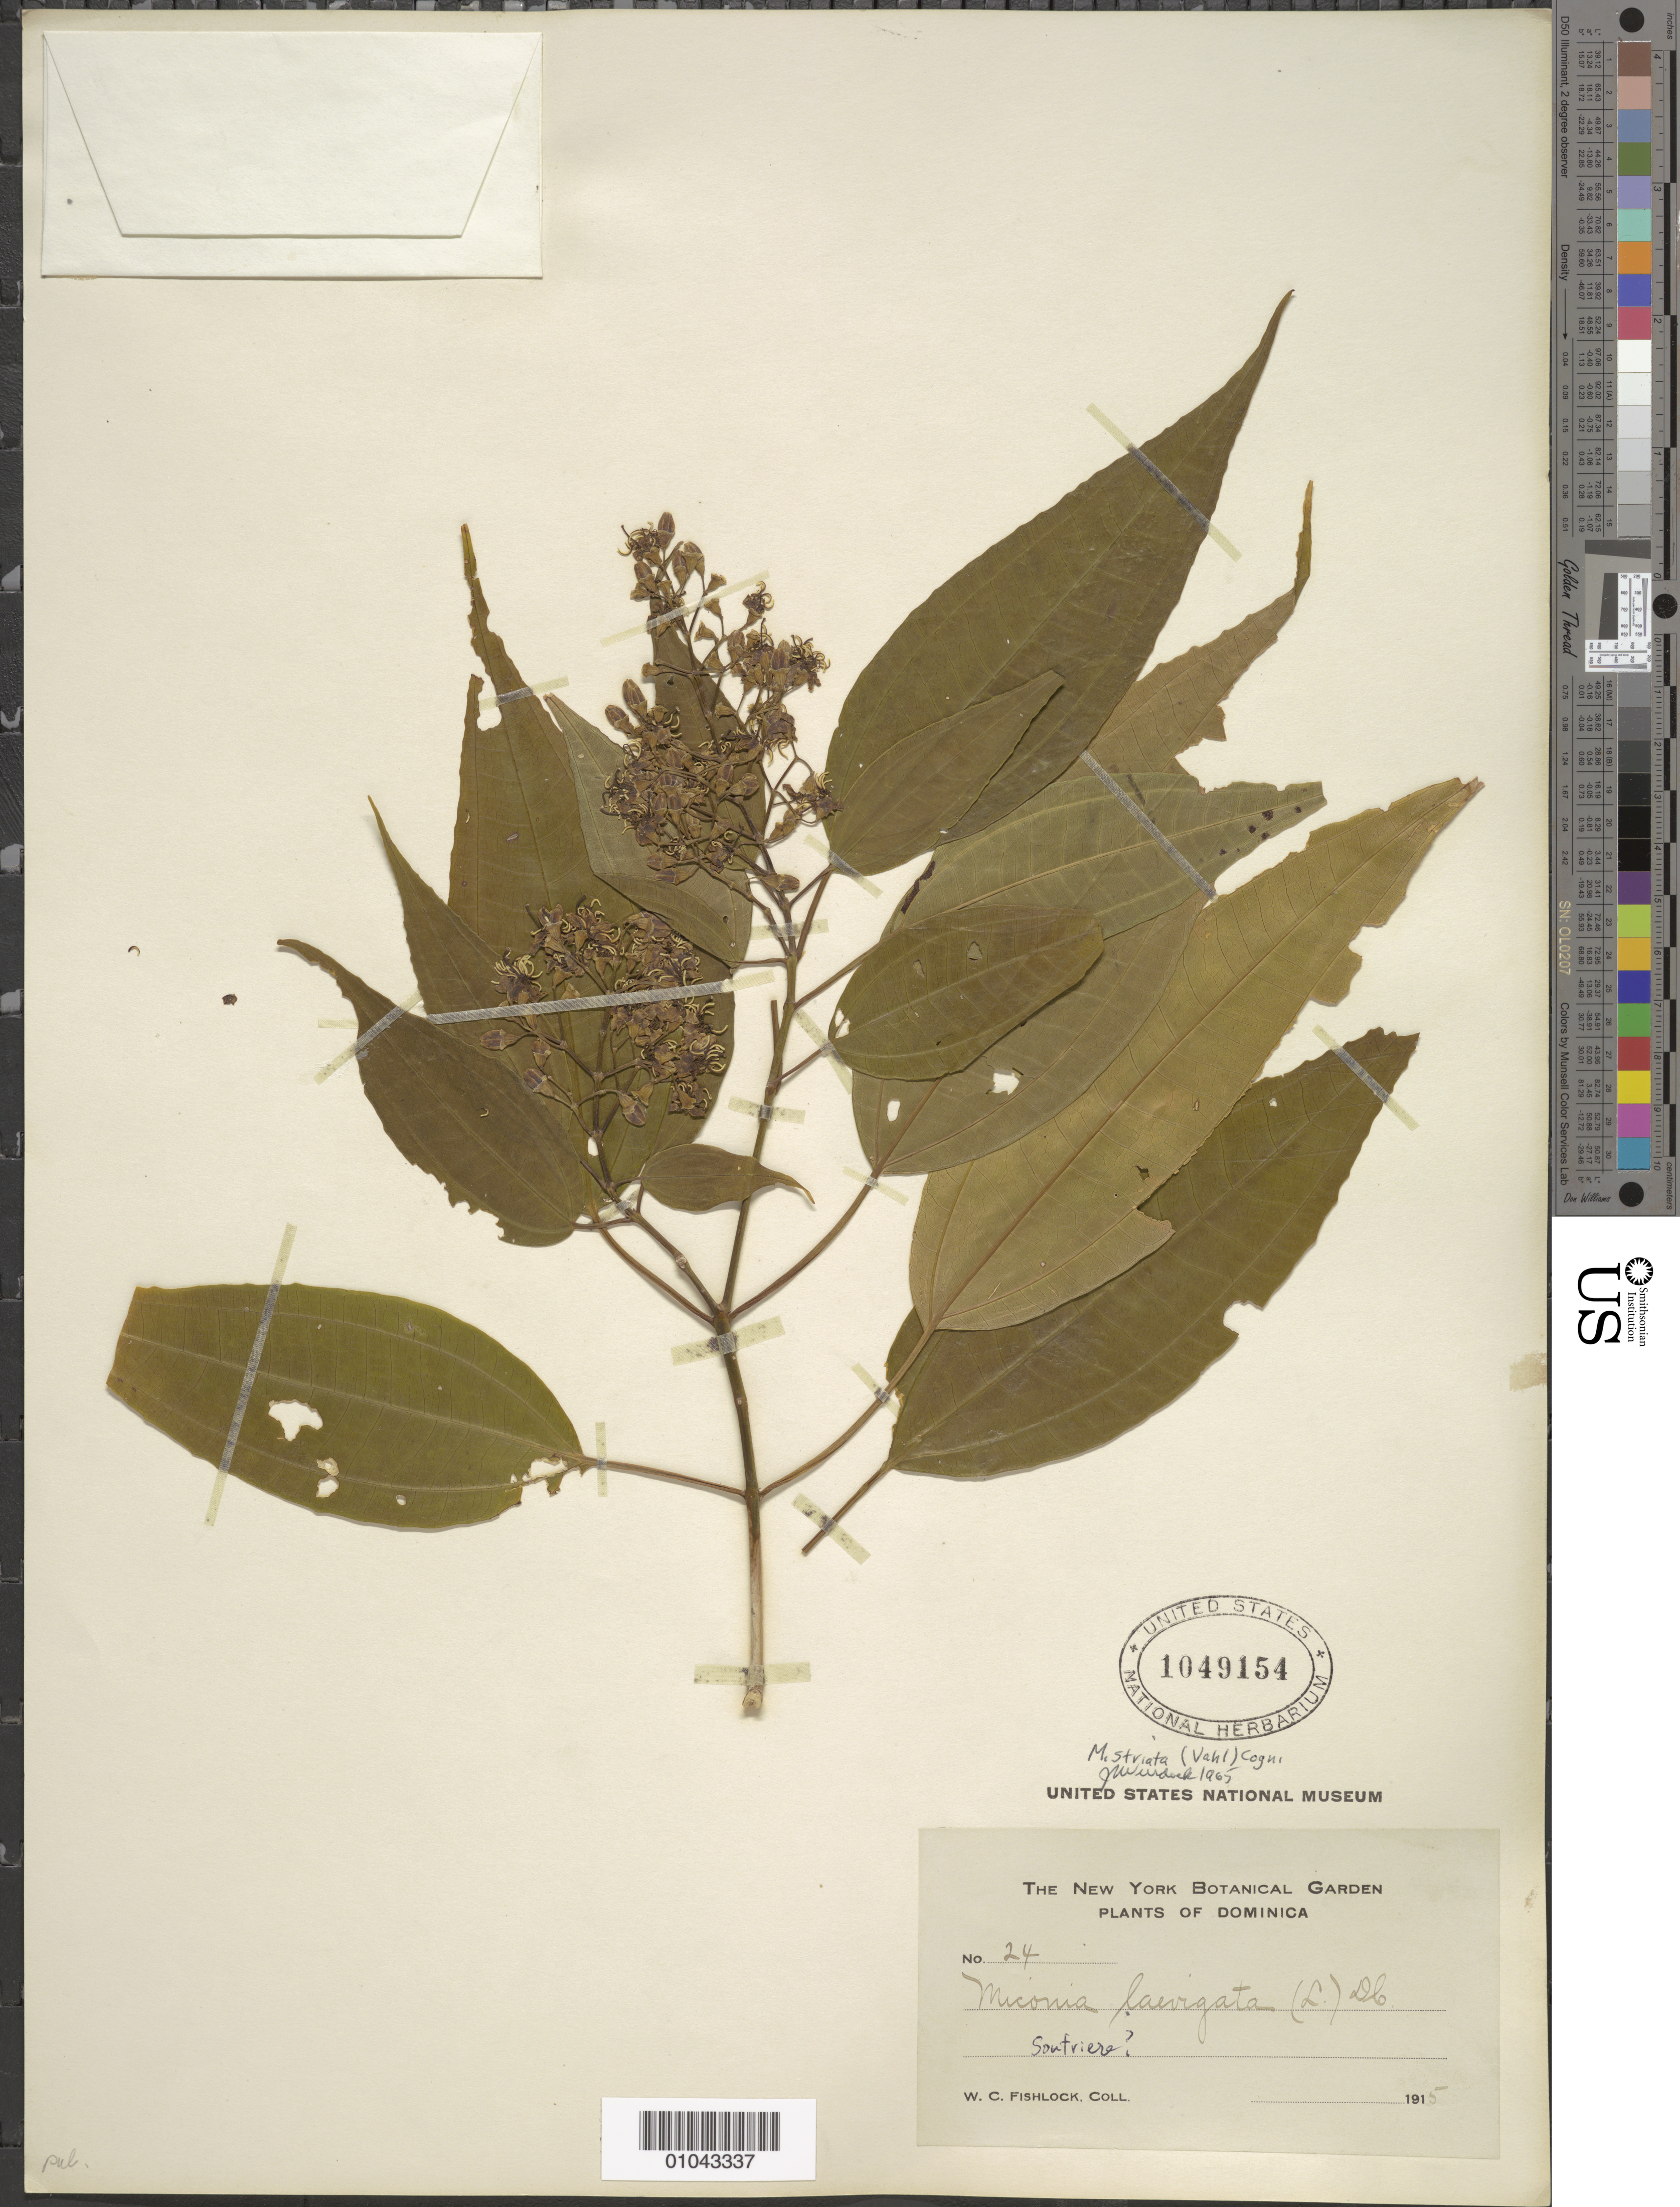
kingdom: Plantae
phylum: Tracheophyta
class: Magnoliopsida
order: Myrtales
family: Melastomataceae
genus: Miconia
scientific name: Miconia striata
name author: (Vahl) Cogn.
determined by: Wurdack, John J., (US), US (UNITED STATES)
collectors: W. Fishlock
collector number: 24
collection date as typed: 1915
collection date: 1915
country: Dominica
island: Dominica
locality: Soufriere ?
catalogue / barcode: US 1049154